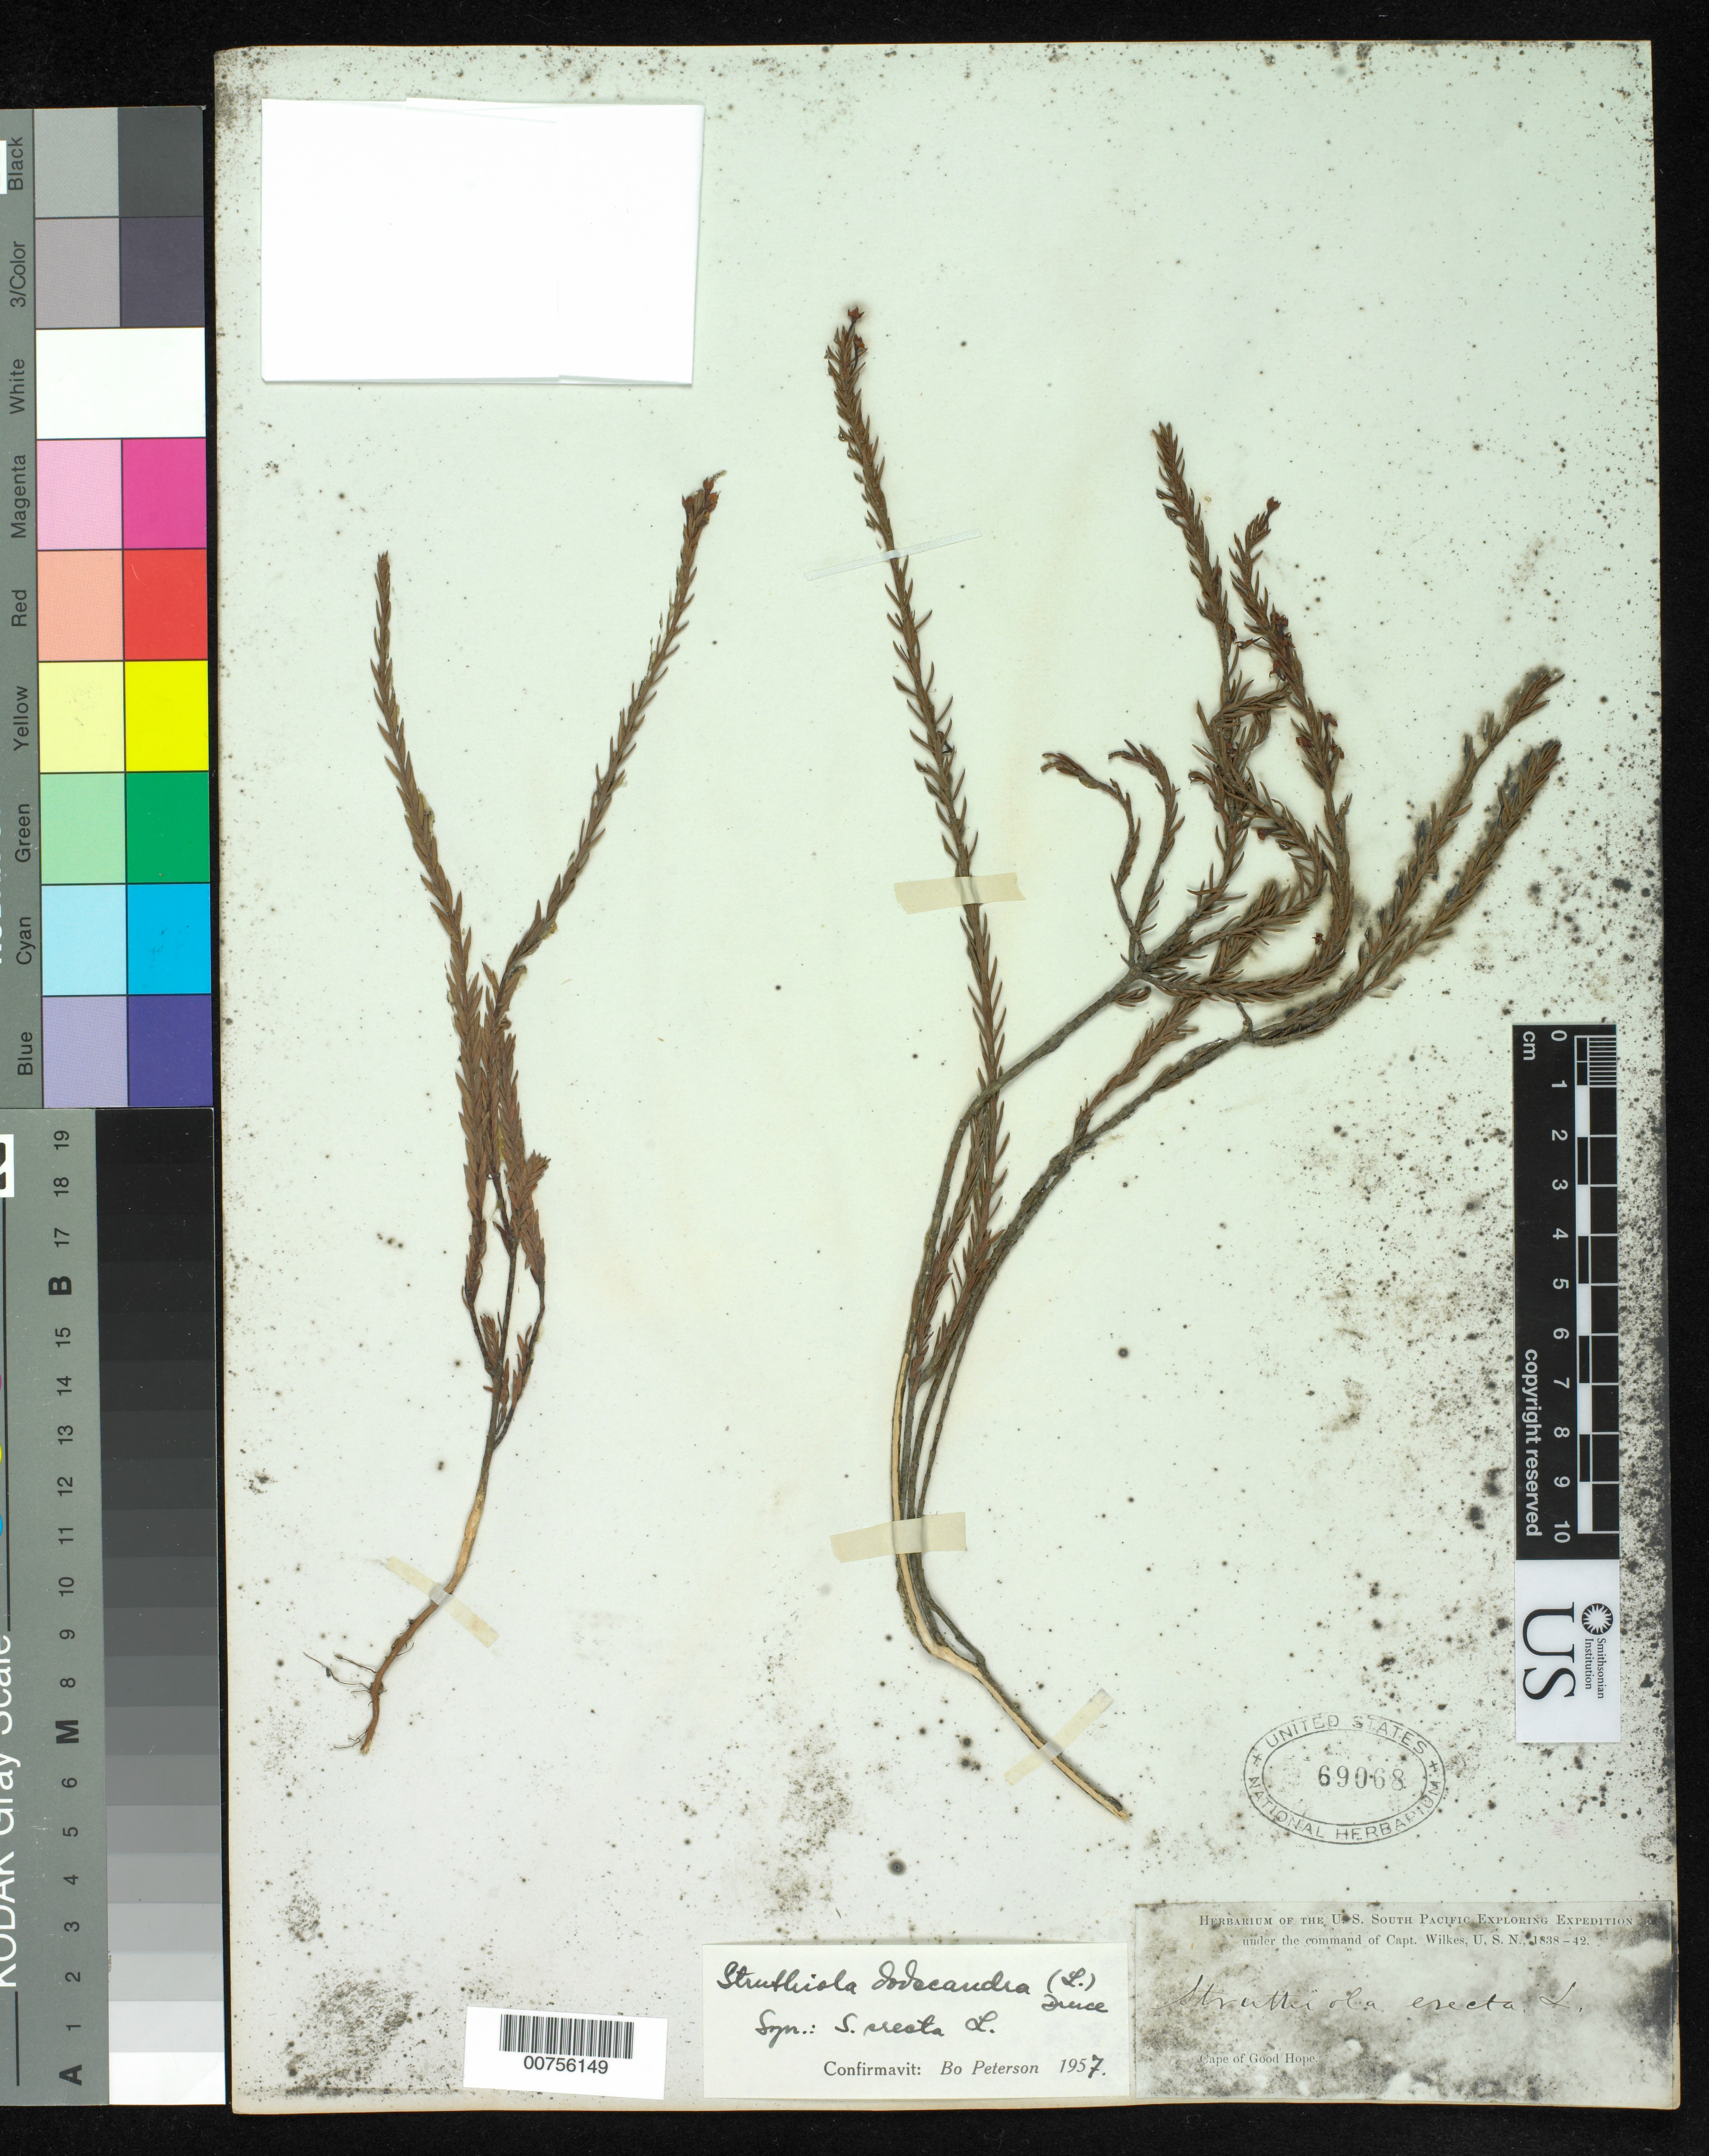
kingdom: Plantae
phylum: Tracheophyta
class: Magnoliopsida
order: Malvales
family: Thymelaeaceae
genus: Struthiola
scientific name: Struthiola dodecandra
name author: (L.) Druce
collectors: Wilkes Explor. Exped.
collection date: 1838/1842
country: South Africa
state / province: Western Cape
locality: Cape of Good Hope. Cape Town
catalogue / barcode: US 69068